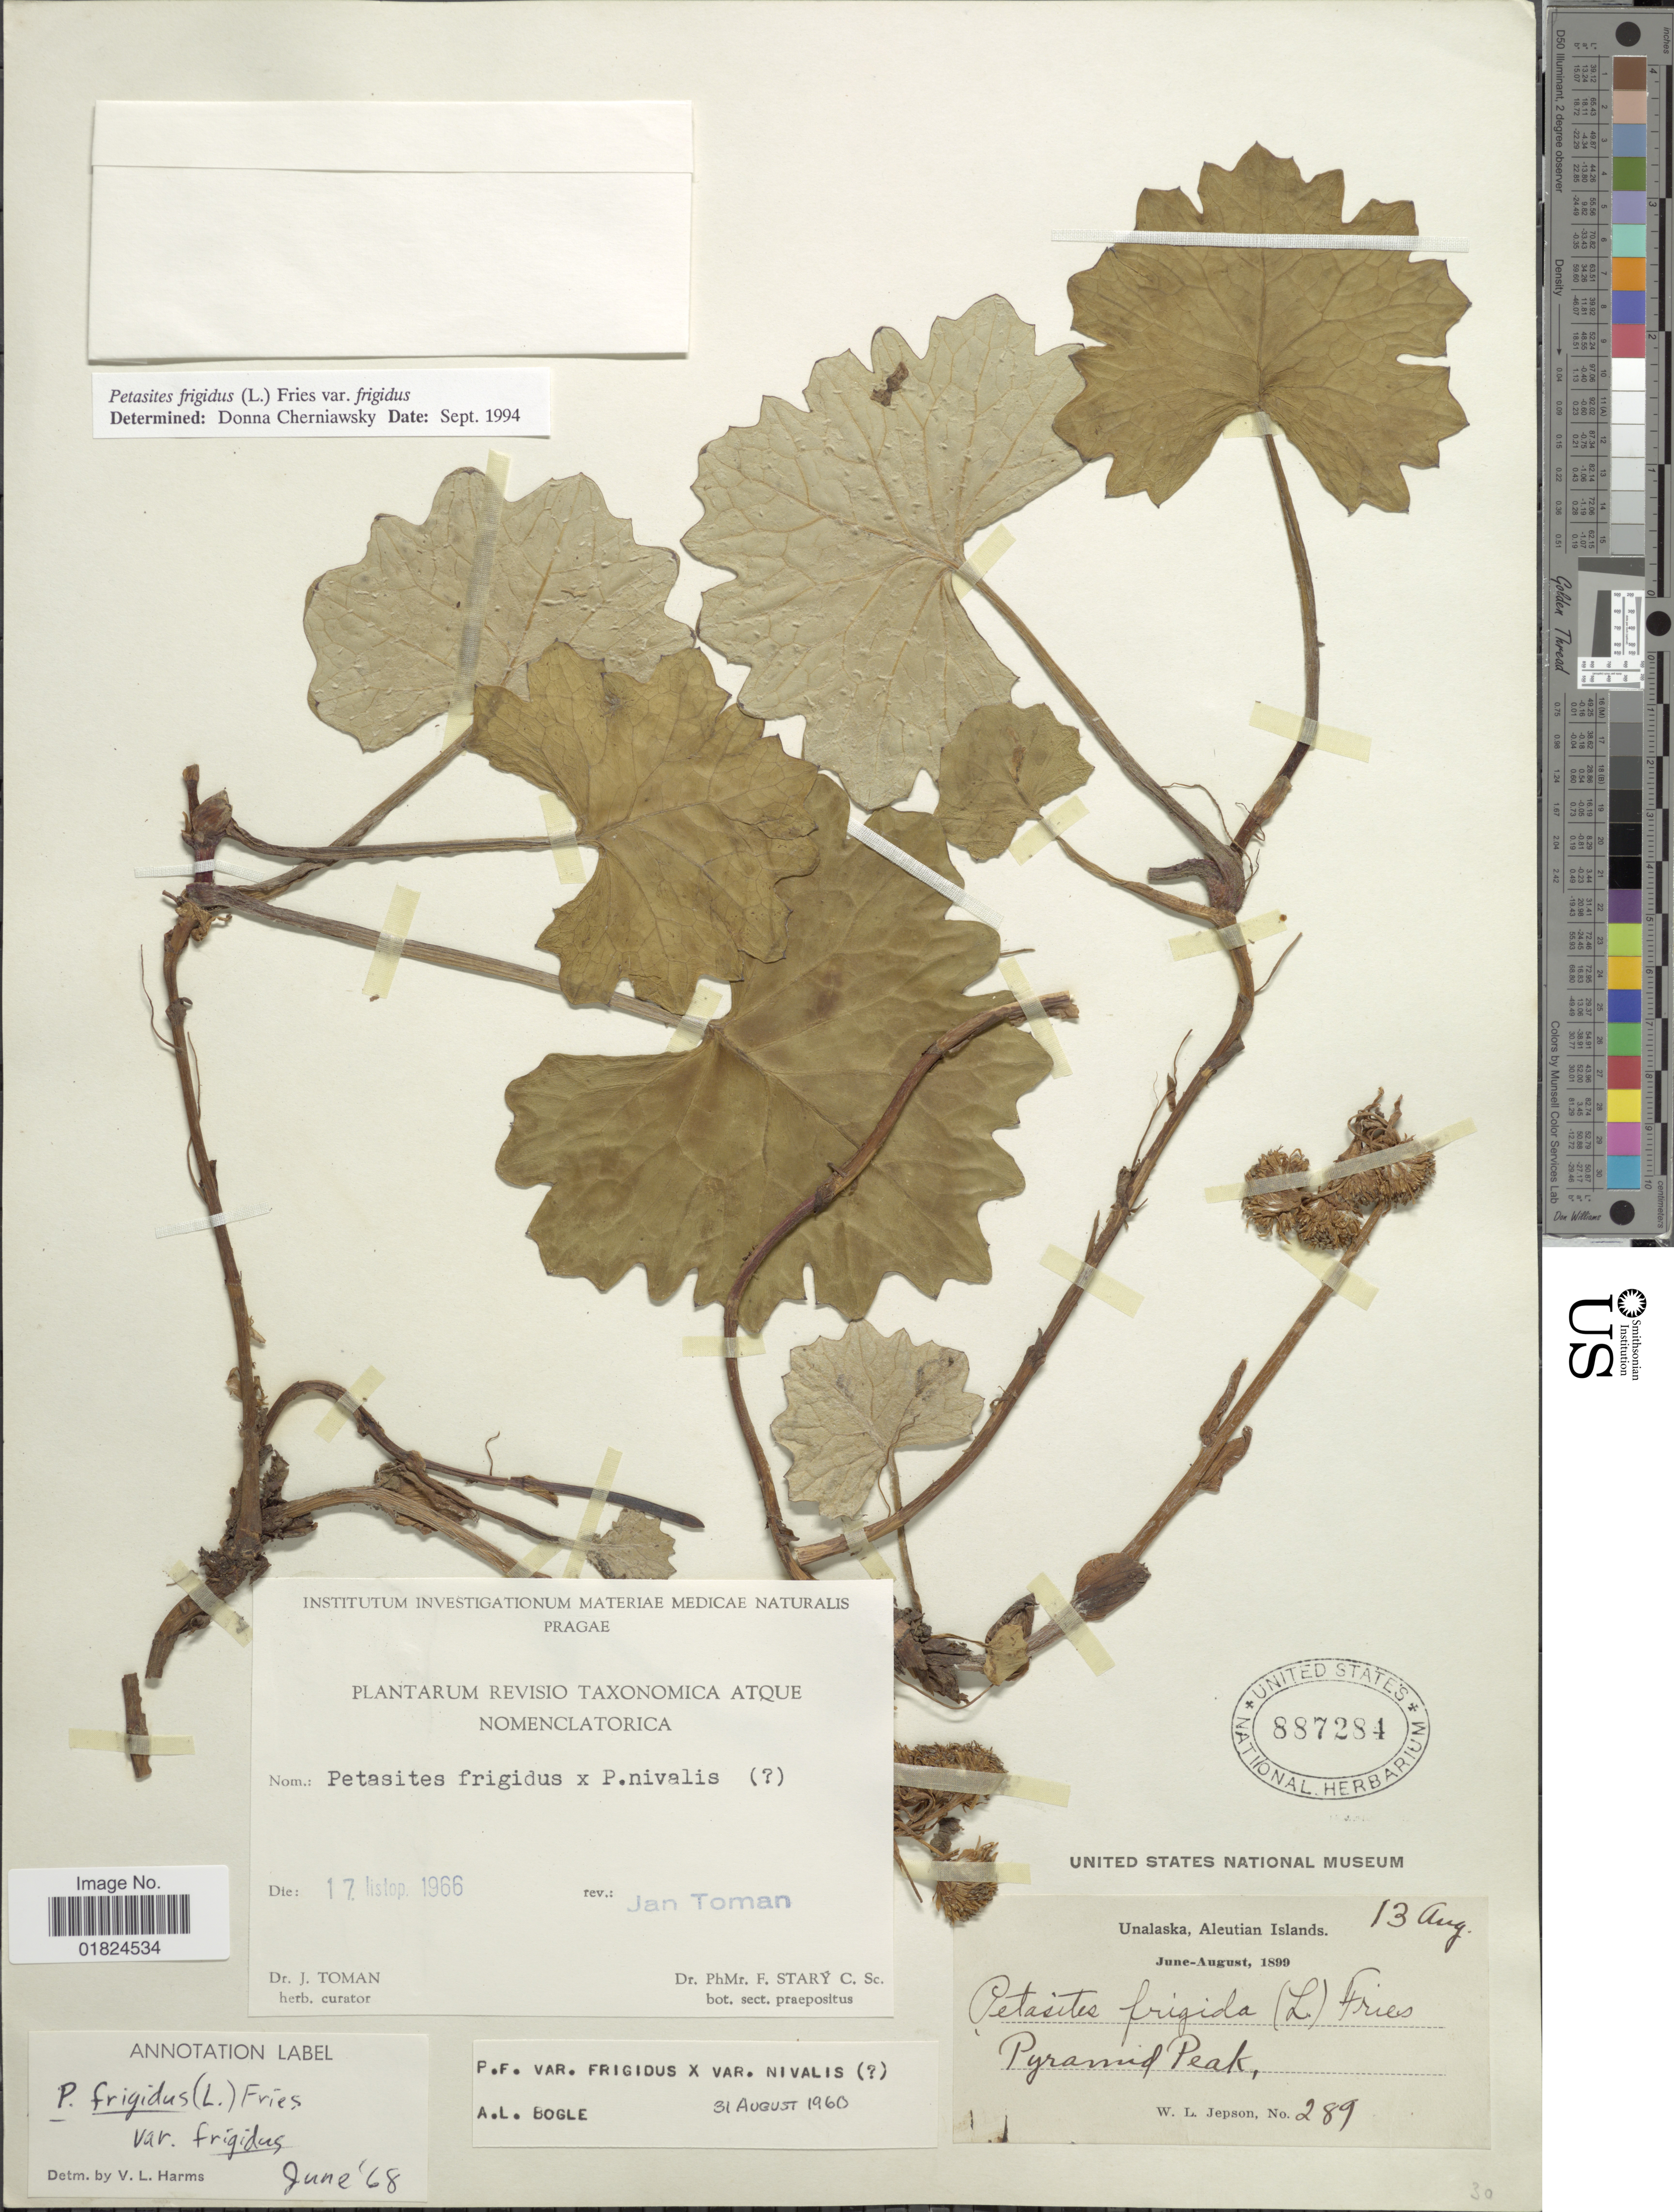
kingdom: Plantae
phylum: Tracheophyta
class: Magnoliopsida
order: Asterales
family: Asteraceae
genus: Petasites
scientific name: Petasites frigidus var. frigidus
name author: (L.) Fr.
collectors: W. L. Jepson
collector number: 289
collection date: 1899-08-13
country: United States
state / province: Alaska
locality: Unalaska, Aleutian Islands, Pyramid Peak.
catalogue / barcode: US 887284